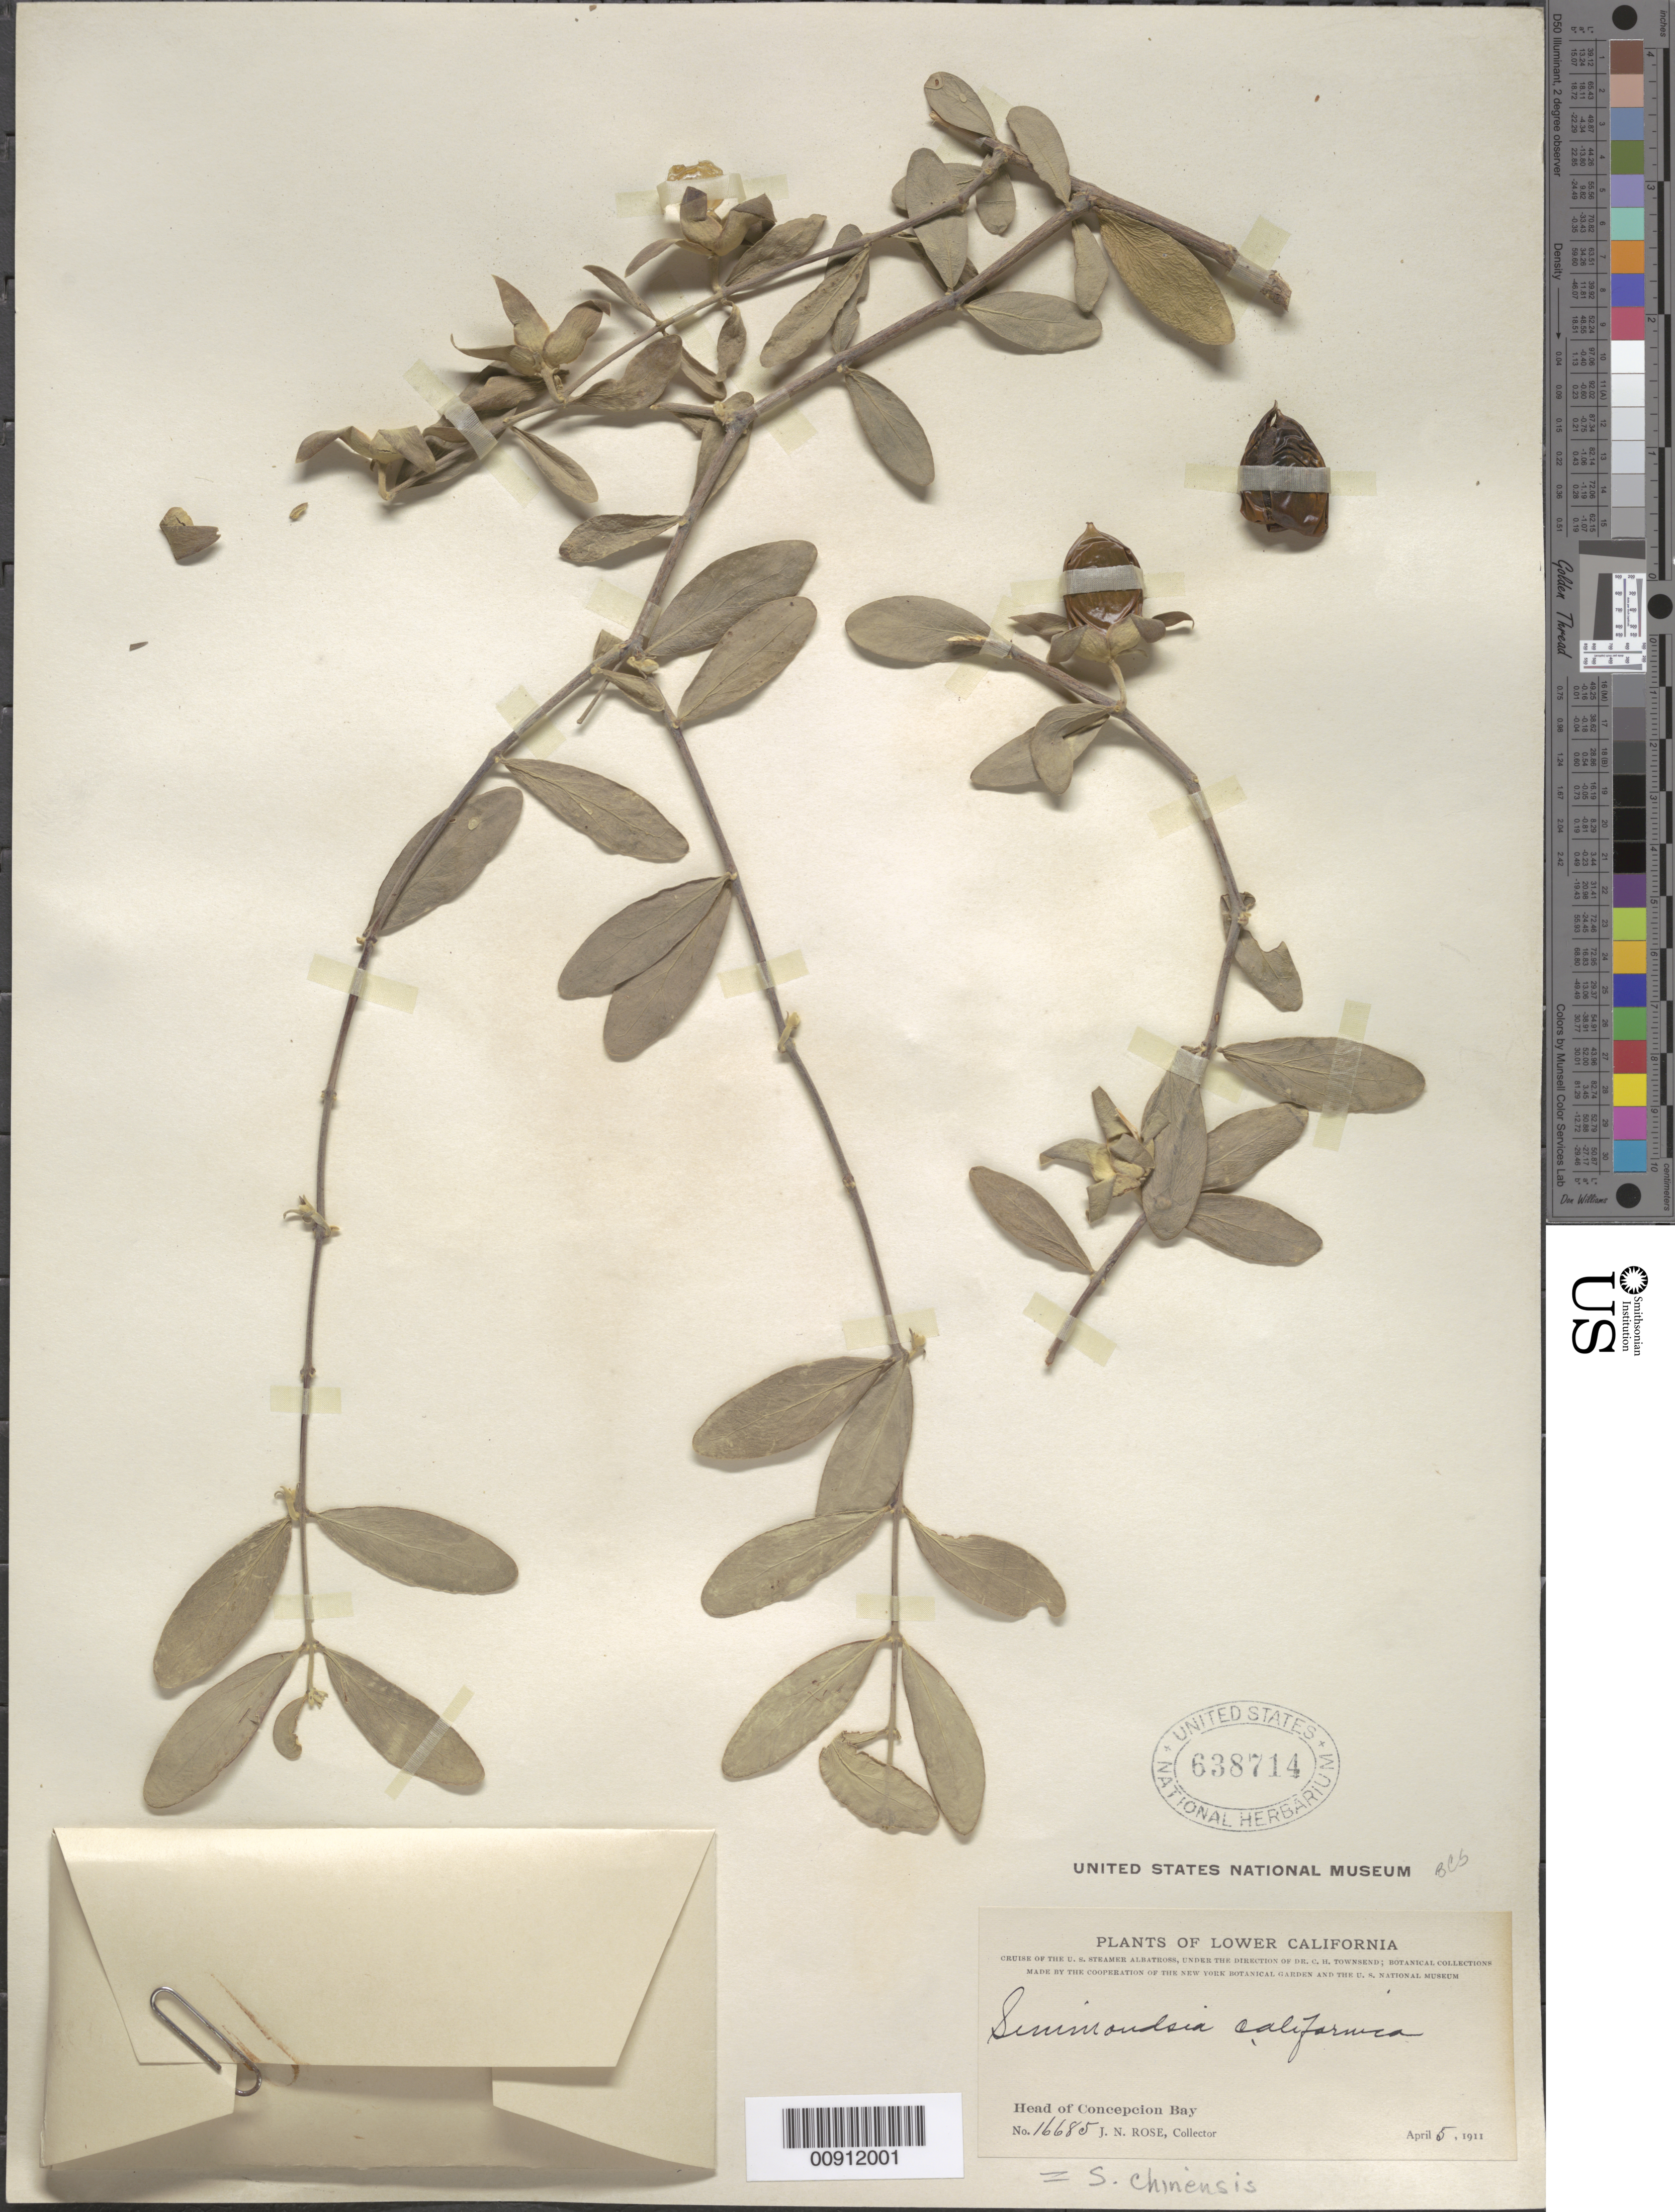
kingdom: Plantae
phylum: Tracheophyta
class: Magnoliopsida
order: Caryophyllales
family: Simmondsiaceae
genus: Simmondsia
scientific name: Simmondsia chinensis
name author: (Link) C.K. Schneid.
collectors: J. N. Rose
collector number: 16685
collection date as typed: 05 Apr 1911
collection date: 1911-04-05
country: Mexico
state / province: Baja California Sur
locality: Head of Concepción Bay. Lower California.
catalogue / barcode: US 638714